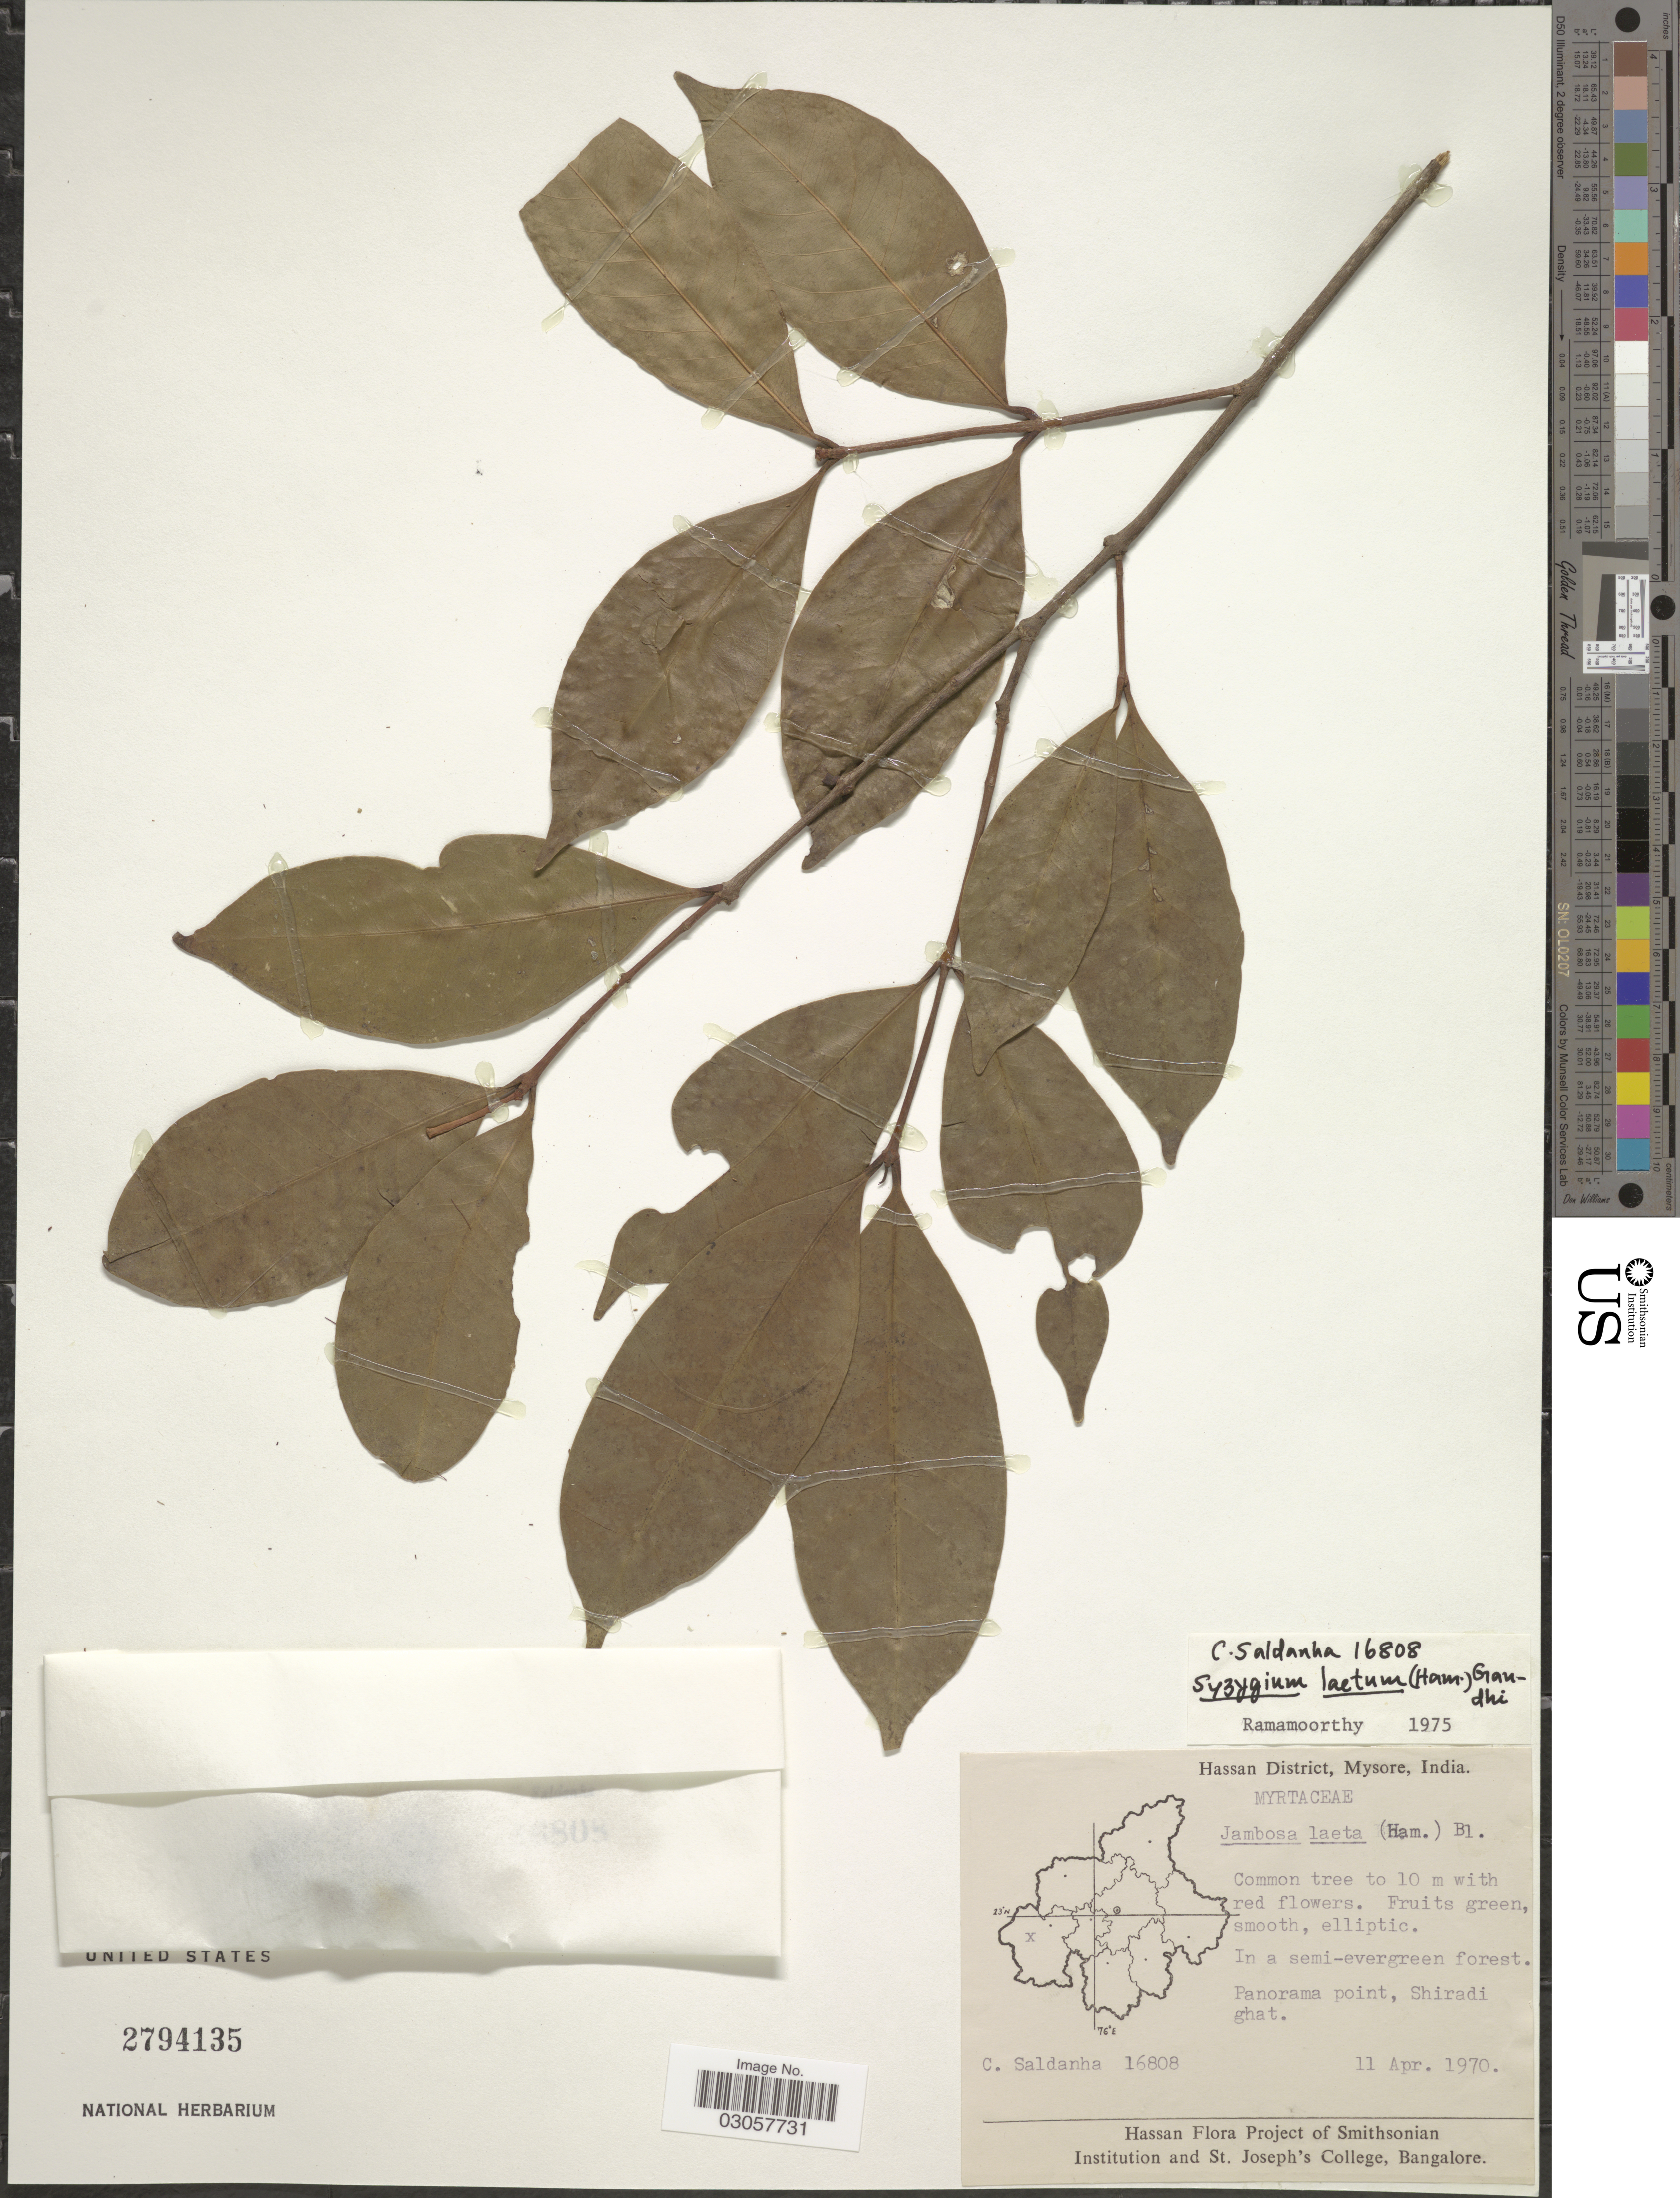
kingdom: Plantae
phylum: Tracheophyta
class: Magnoliopsida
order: Myrtales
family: Myrtaceae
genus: Syzygium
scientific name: Syzygium laetum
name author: (Buch.-Ham.) Gandhi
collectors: C. Saldanha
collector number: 16808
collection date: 1970-04-11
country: India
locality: Hassan District, Mysore. Panorama point, Shiradi ghat.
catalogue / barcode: US 2794135